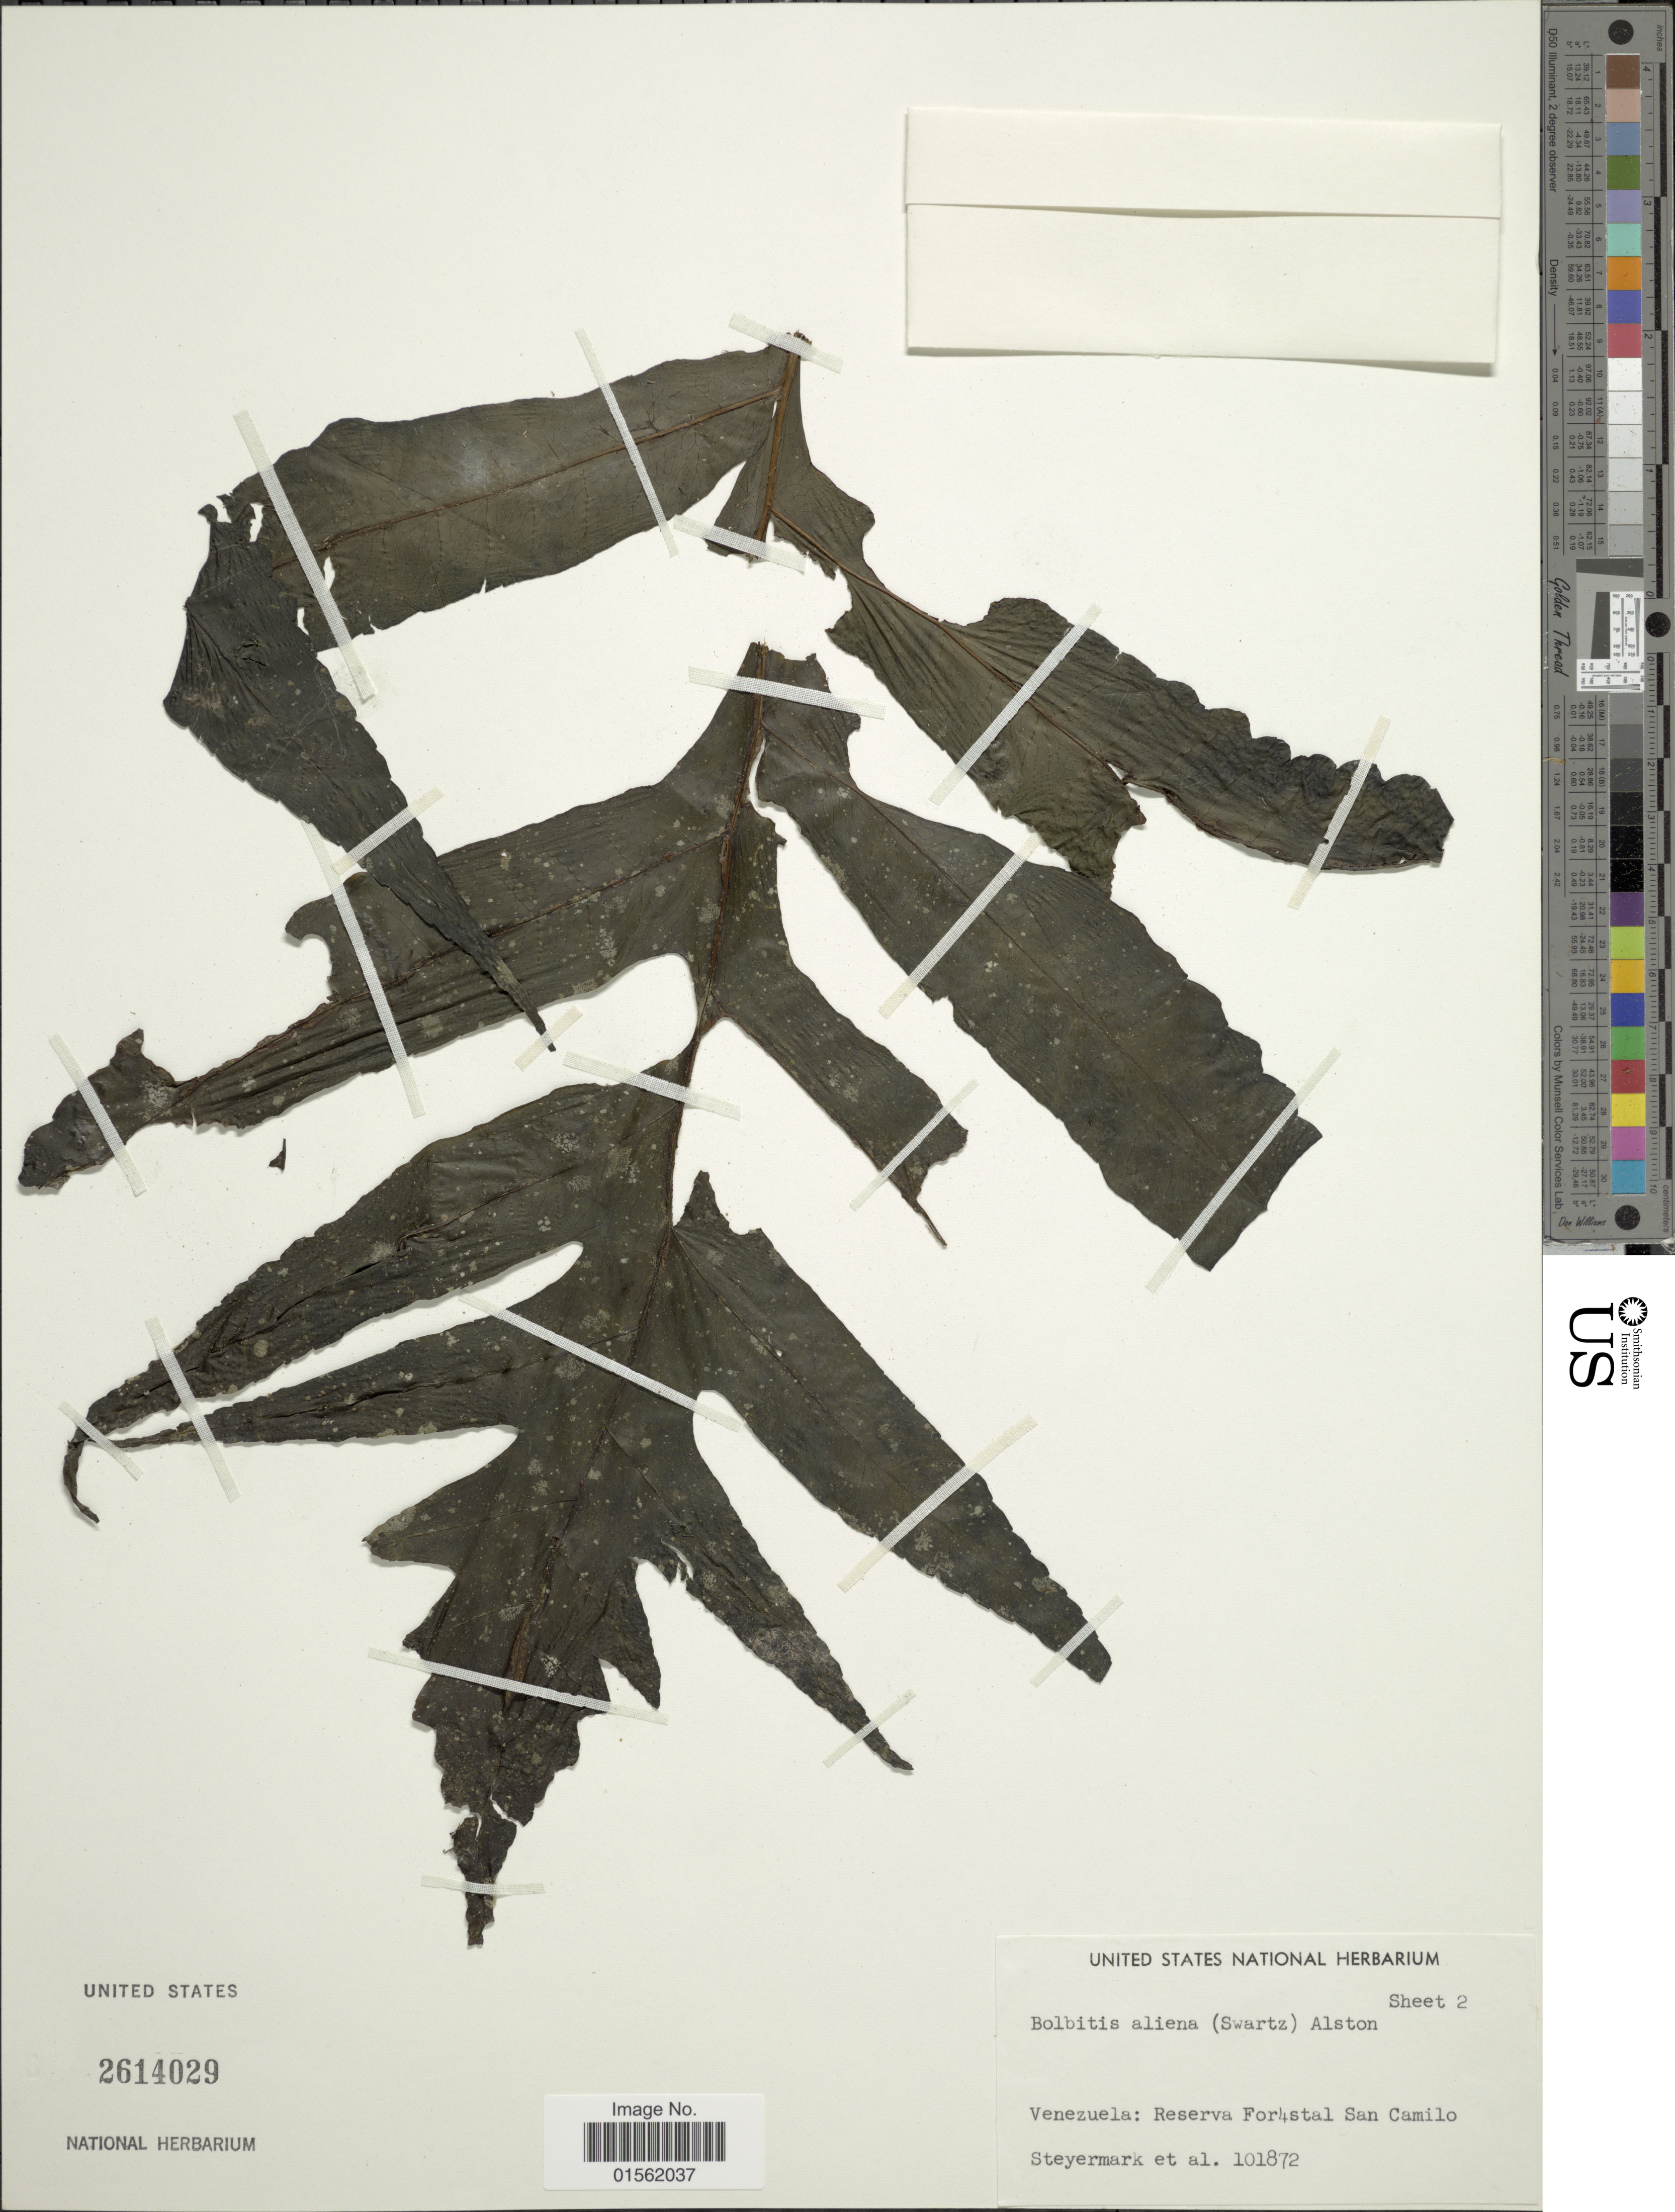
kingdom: Plantae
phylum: Tracheophyta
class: Polypodiopsida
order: Polypodiales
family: Dryopteridaceae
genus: Bolbitis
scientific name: Bolbitis aliena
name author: (Sw.) Alston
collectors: Steyermark, -- & et al.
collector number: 101872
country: Venezuela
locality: Reserva For4stal San Camilo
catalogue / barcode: US 2614029